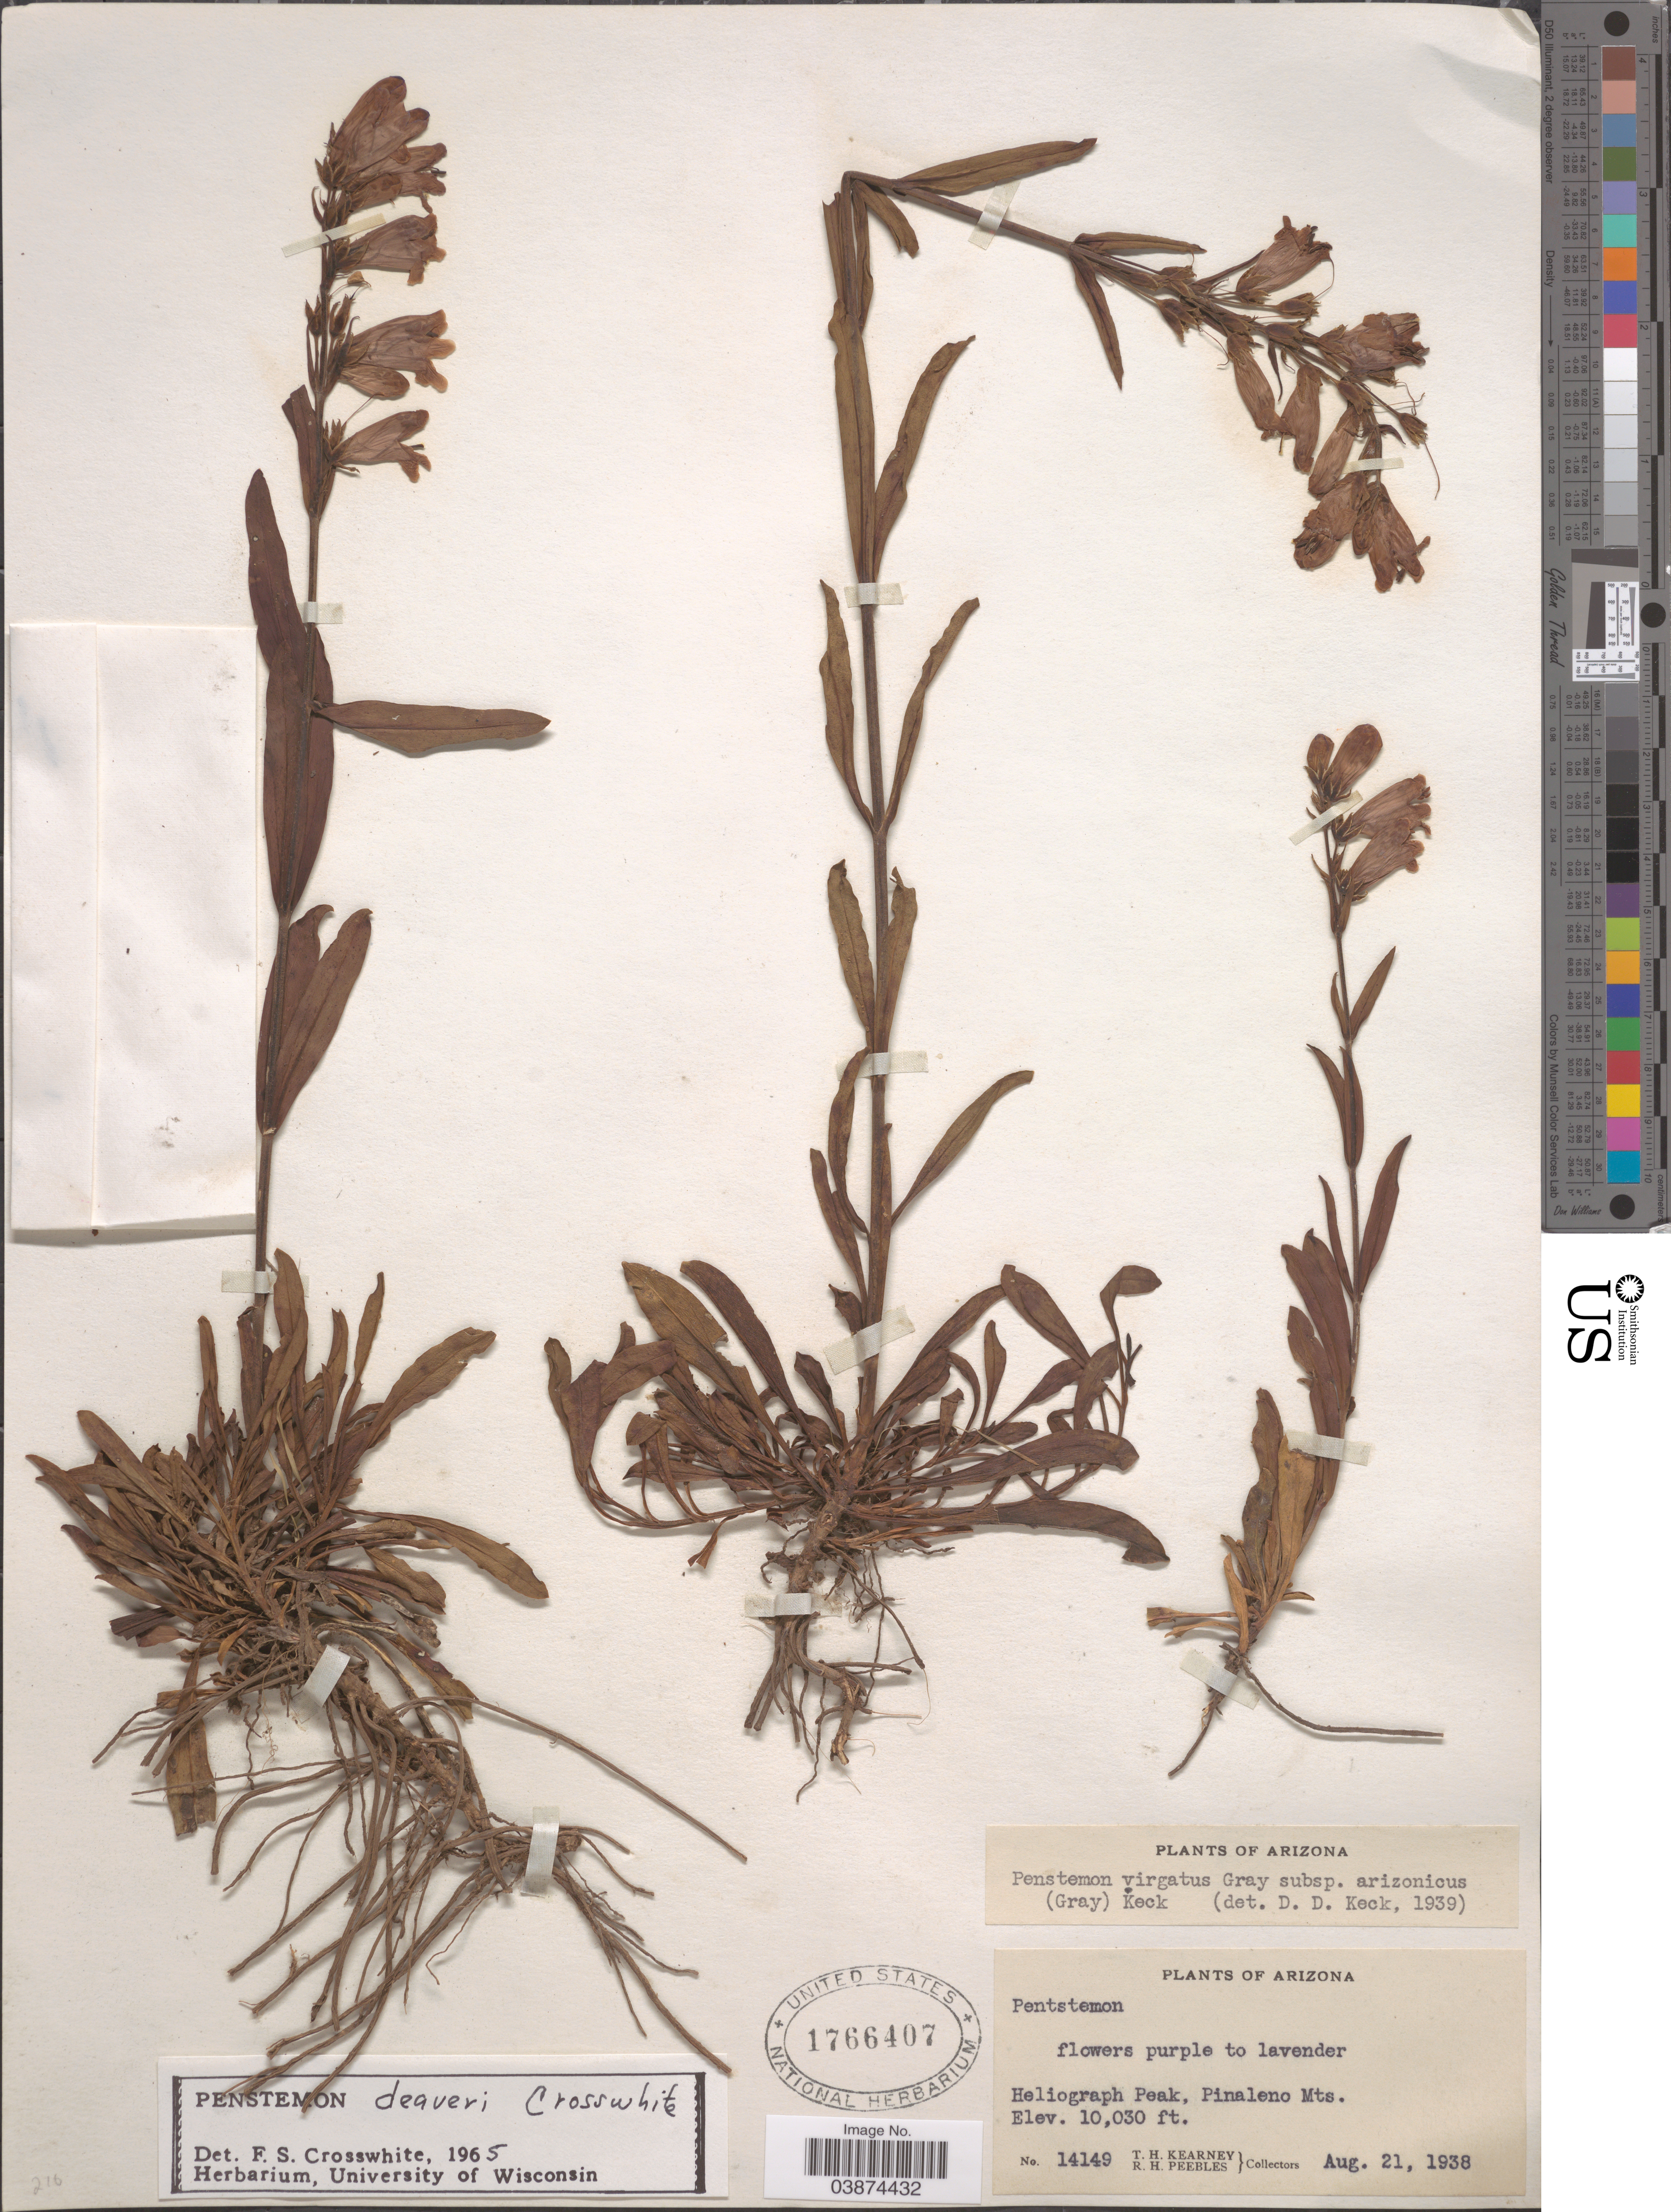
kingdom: Plantae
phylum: Tracheophyta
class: Magnoliopsida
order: Lamiales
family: Plantaginaceae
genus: Penstemon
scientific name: Penstemon deaveri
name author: Crosswh.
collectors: T. H. Kearney & R. H. Peebles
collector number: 14149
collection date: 1938-08-21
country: United States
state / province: Arizona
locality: Heliograph Peak, Pinaleno Mts.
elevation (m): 3057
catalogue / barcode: US 1766407